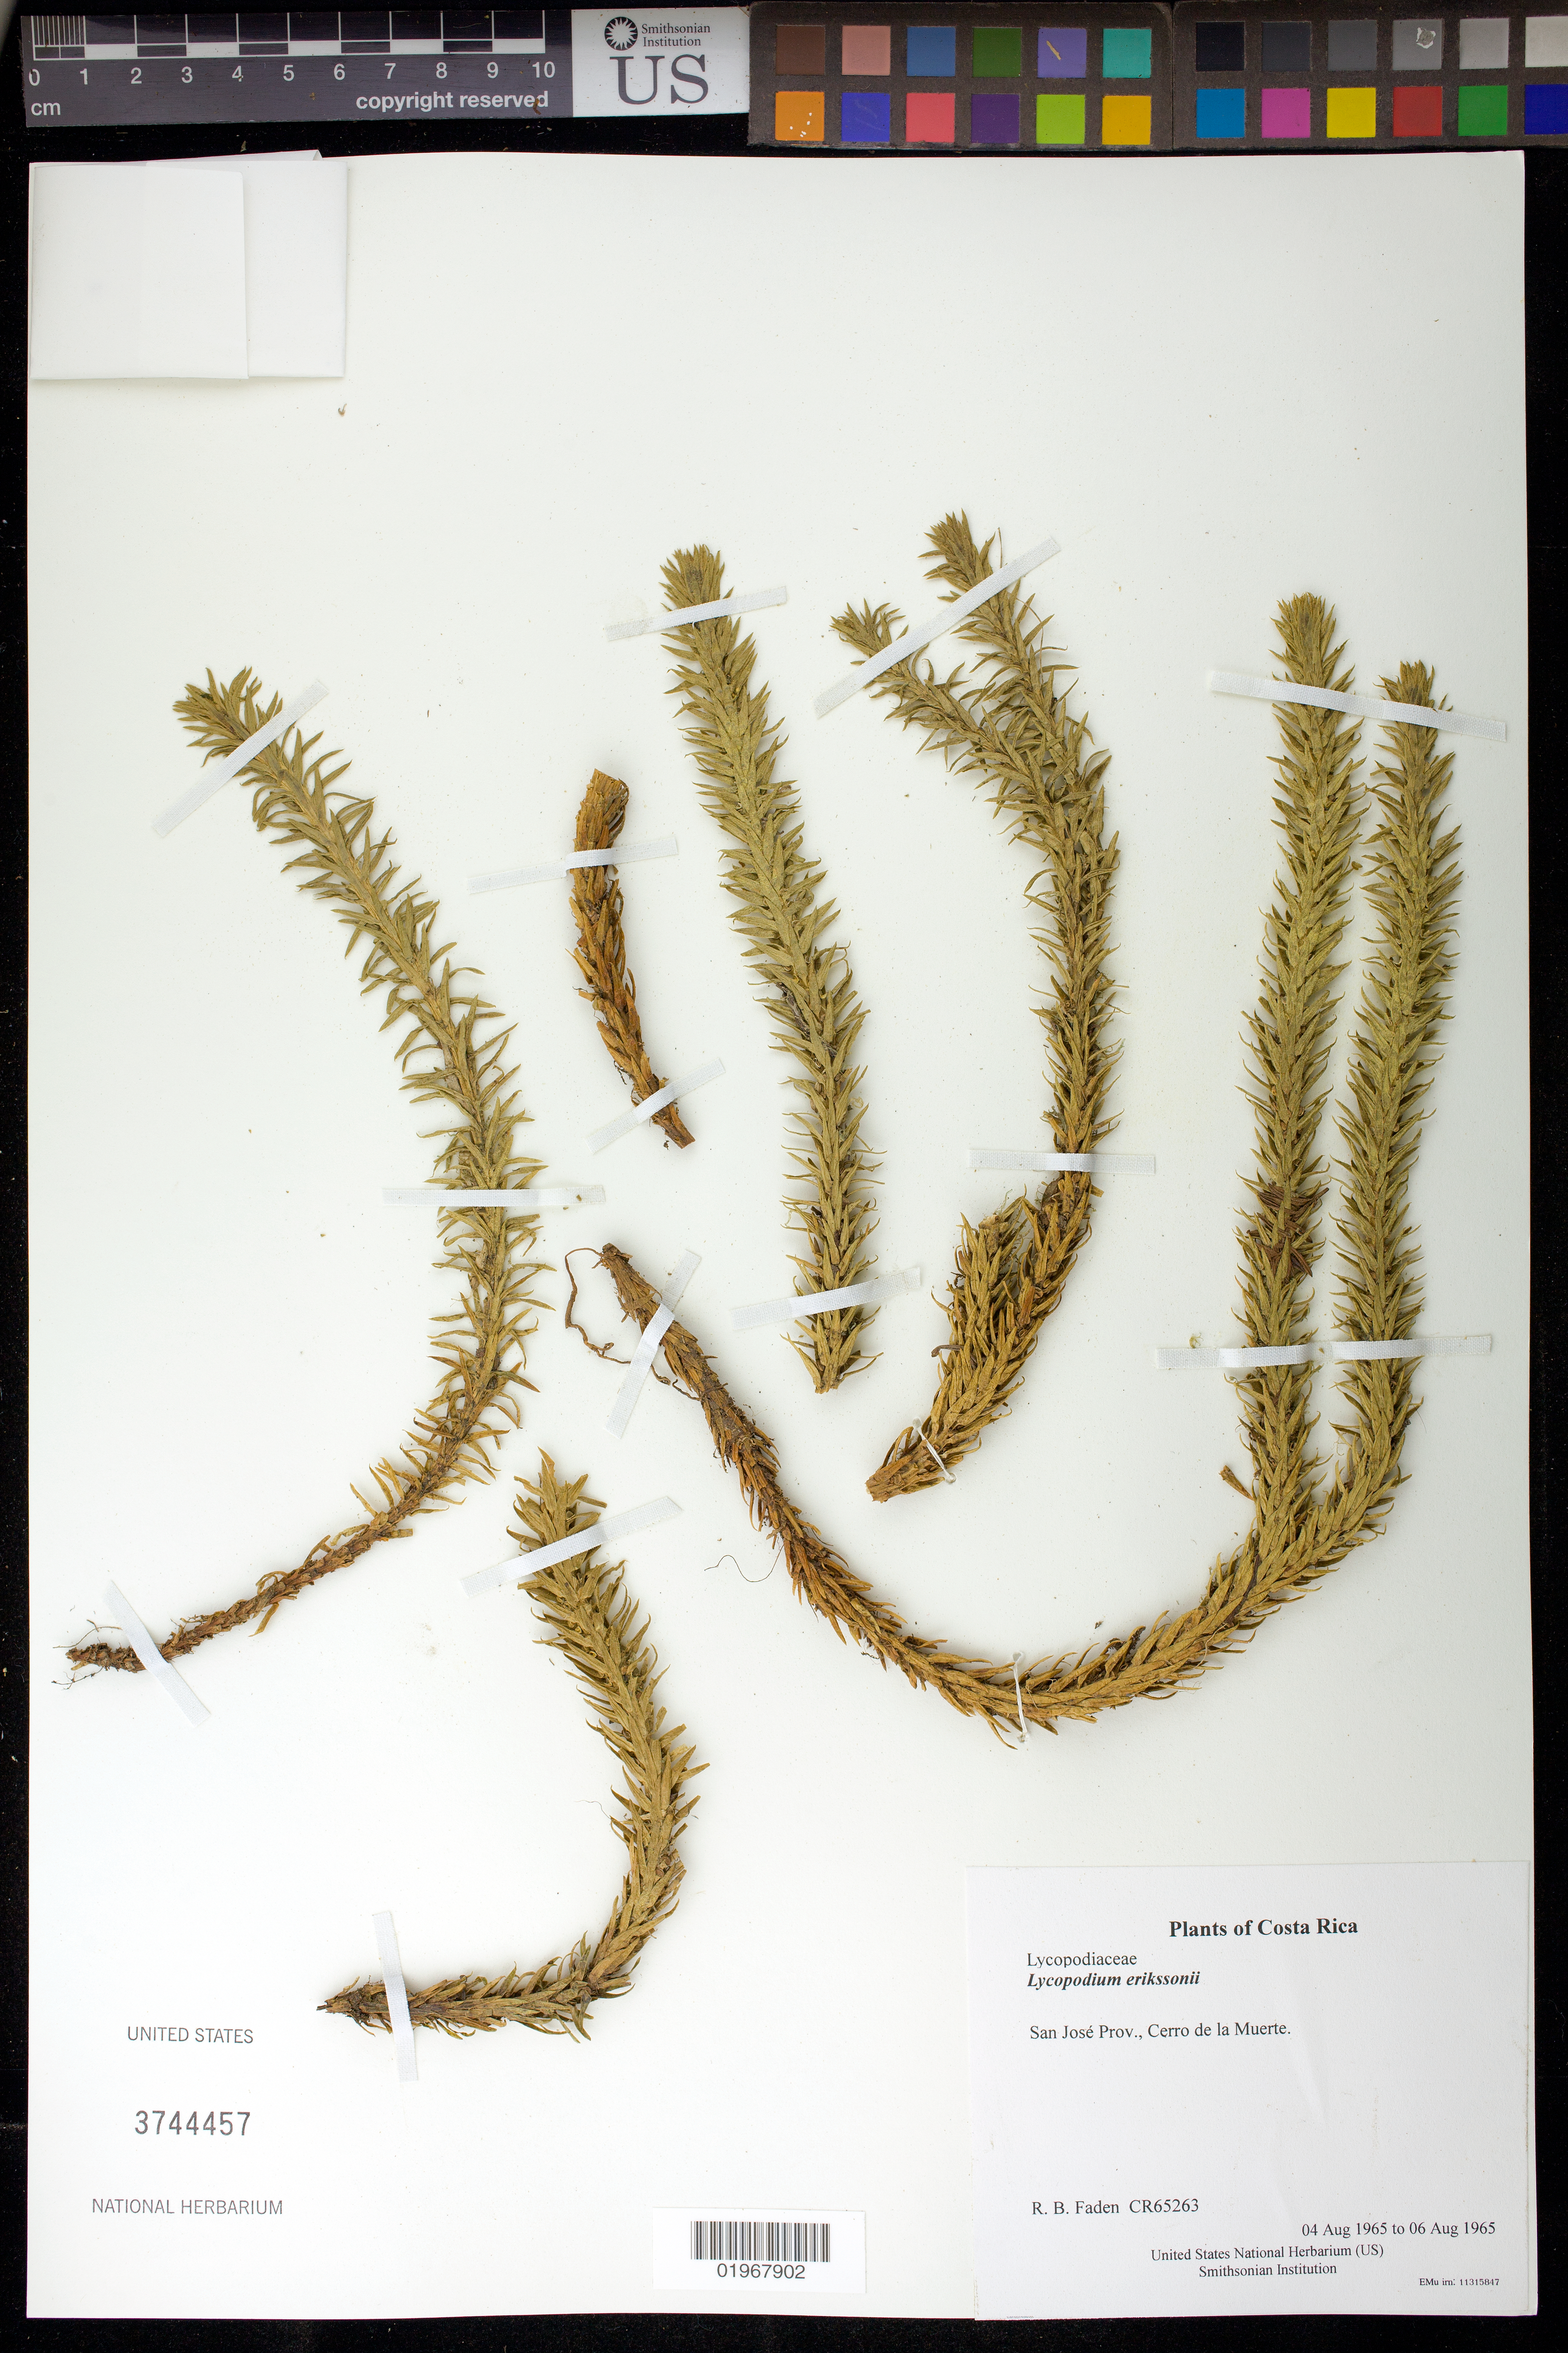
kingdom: Plantae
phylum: Tracheophyta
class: Lycopodiopsida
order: Lycopodiales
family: Lycopodiaceae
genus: Phlegmariurus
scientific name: Phlegmariurus talamancanus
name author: (B. Øllg.) B. Øllg.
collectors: R. B. Faden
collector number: CR65263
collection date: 1965-08-04/1965-08-06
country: Costa Rica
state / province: San José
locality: Cerro de la Muerte.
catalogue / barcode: US 3744457